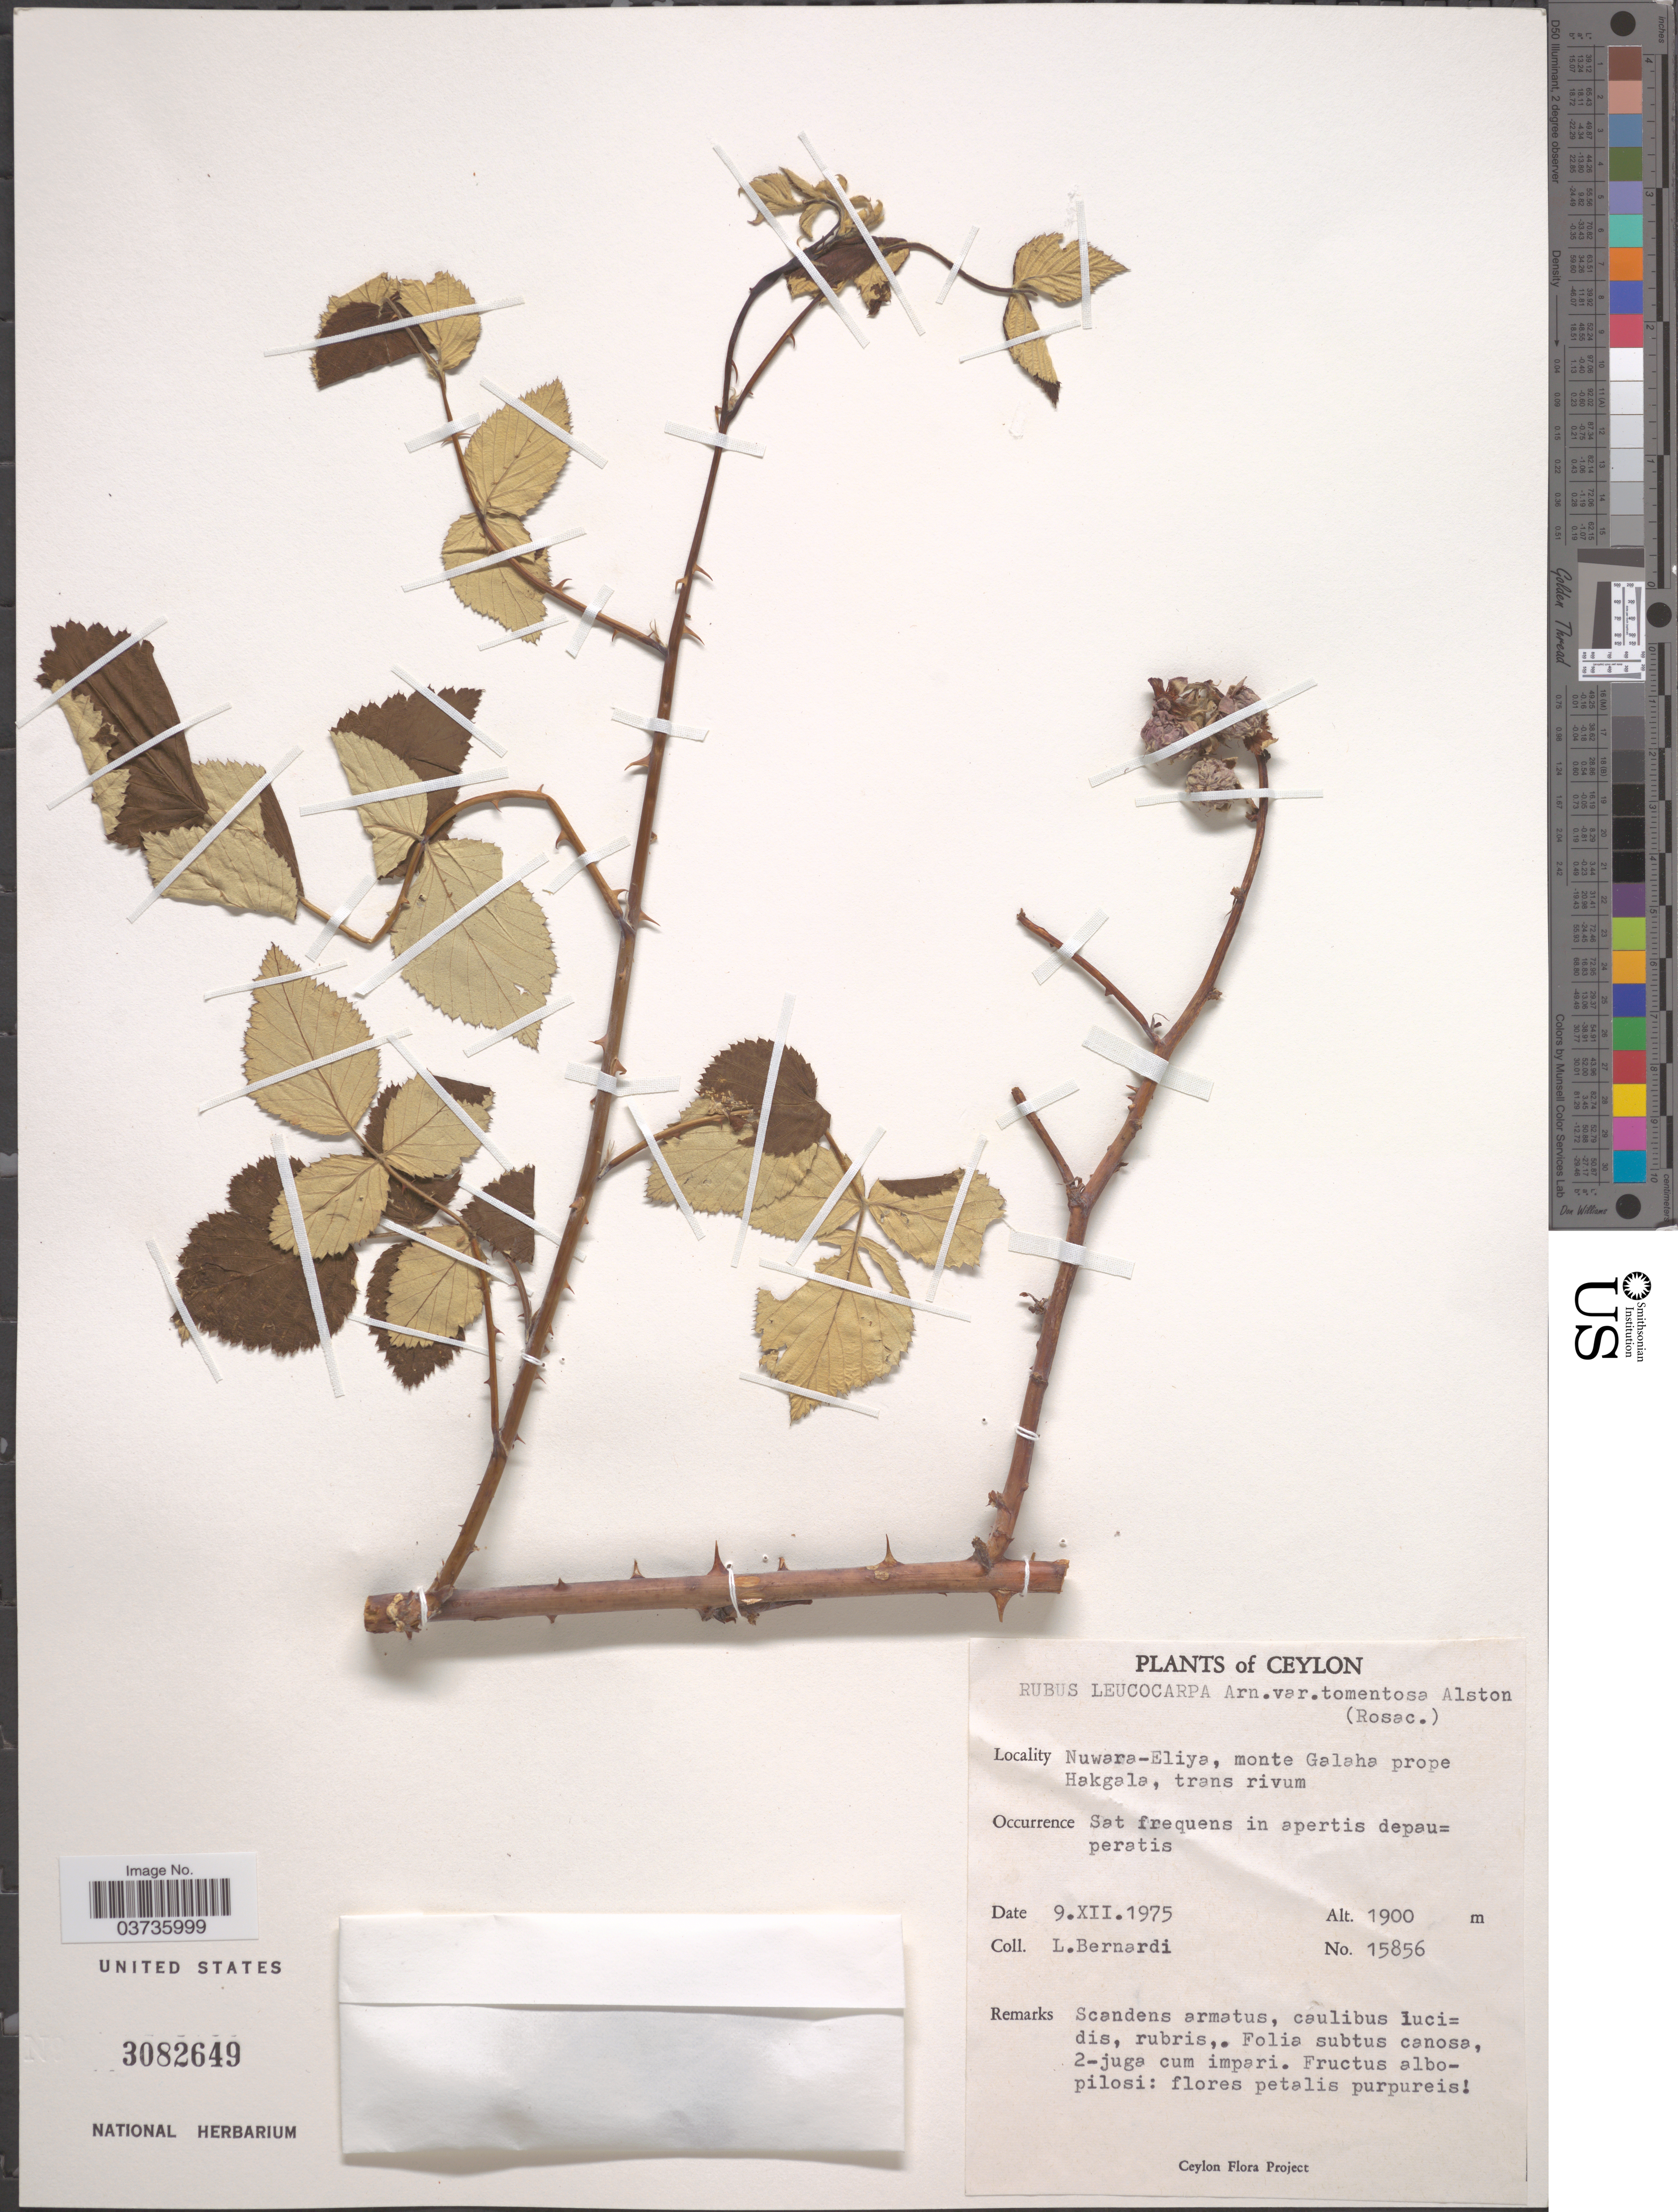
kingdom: Plantae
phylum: Tracheophyta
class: Magnoliopsida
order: Rosales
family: Rosaceae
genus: Rubus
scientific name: Rubus leucocarpus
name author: Arn.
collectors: L. Bernardi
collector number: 15856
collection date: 1975-12-09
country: Sri Lanka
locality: Ceylon. Nuwara-Eliya, monte Galaha prope Hakgala.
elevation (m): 1900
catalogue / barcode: US 3082649